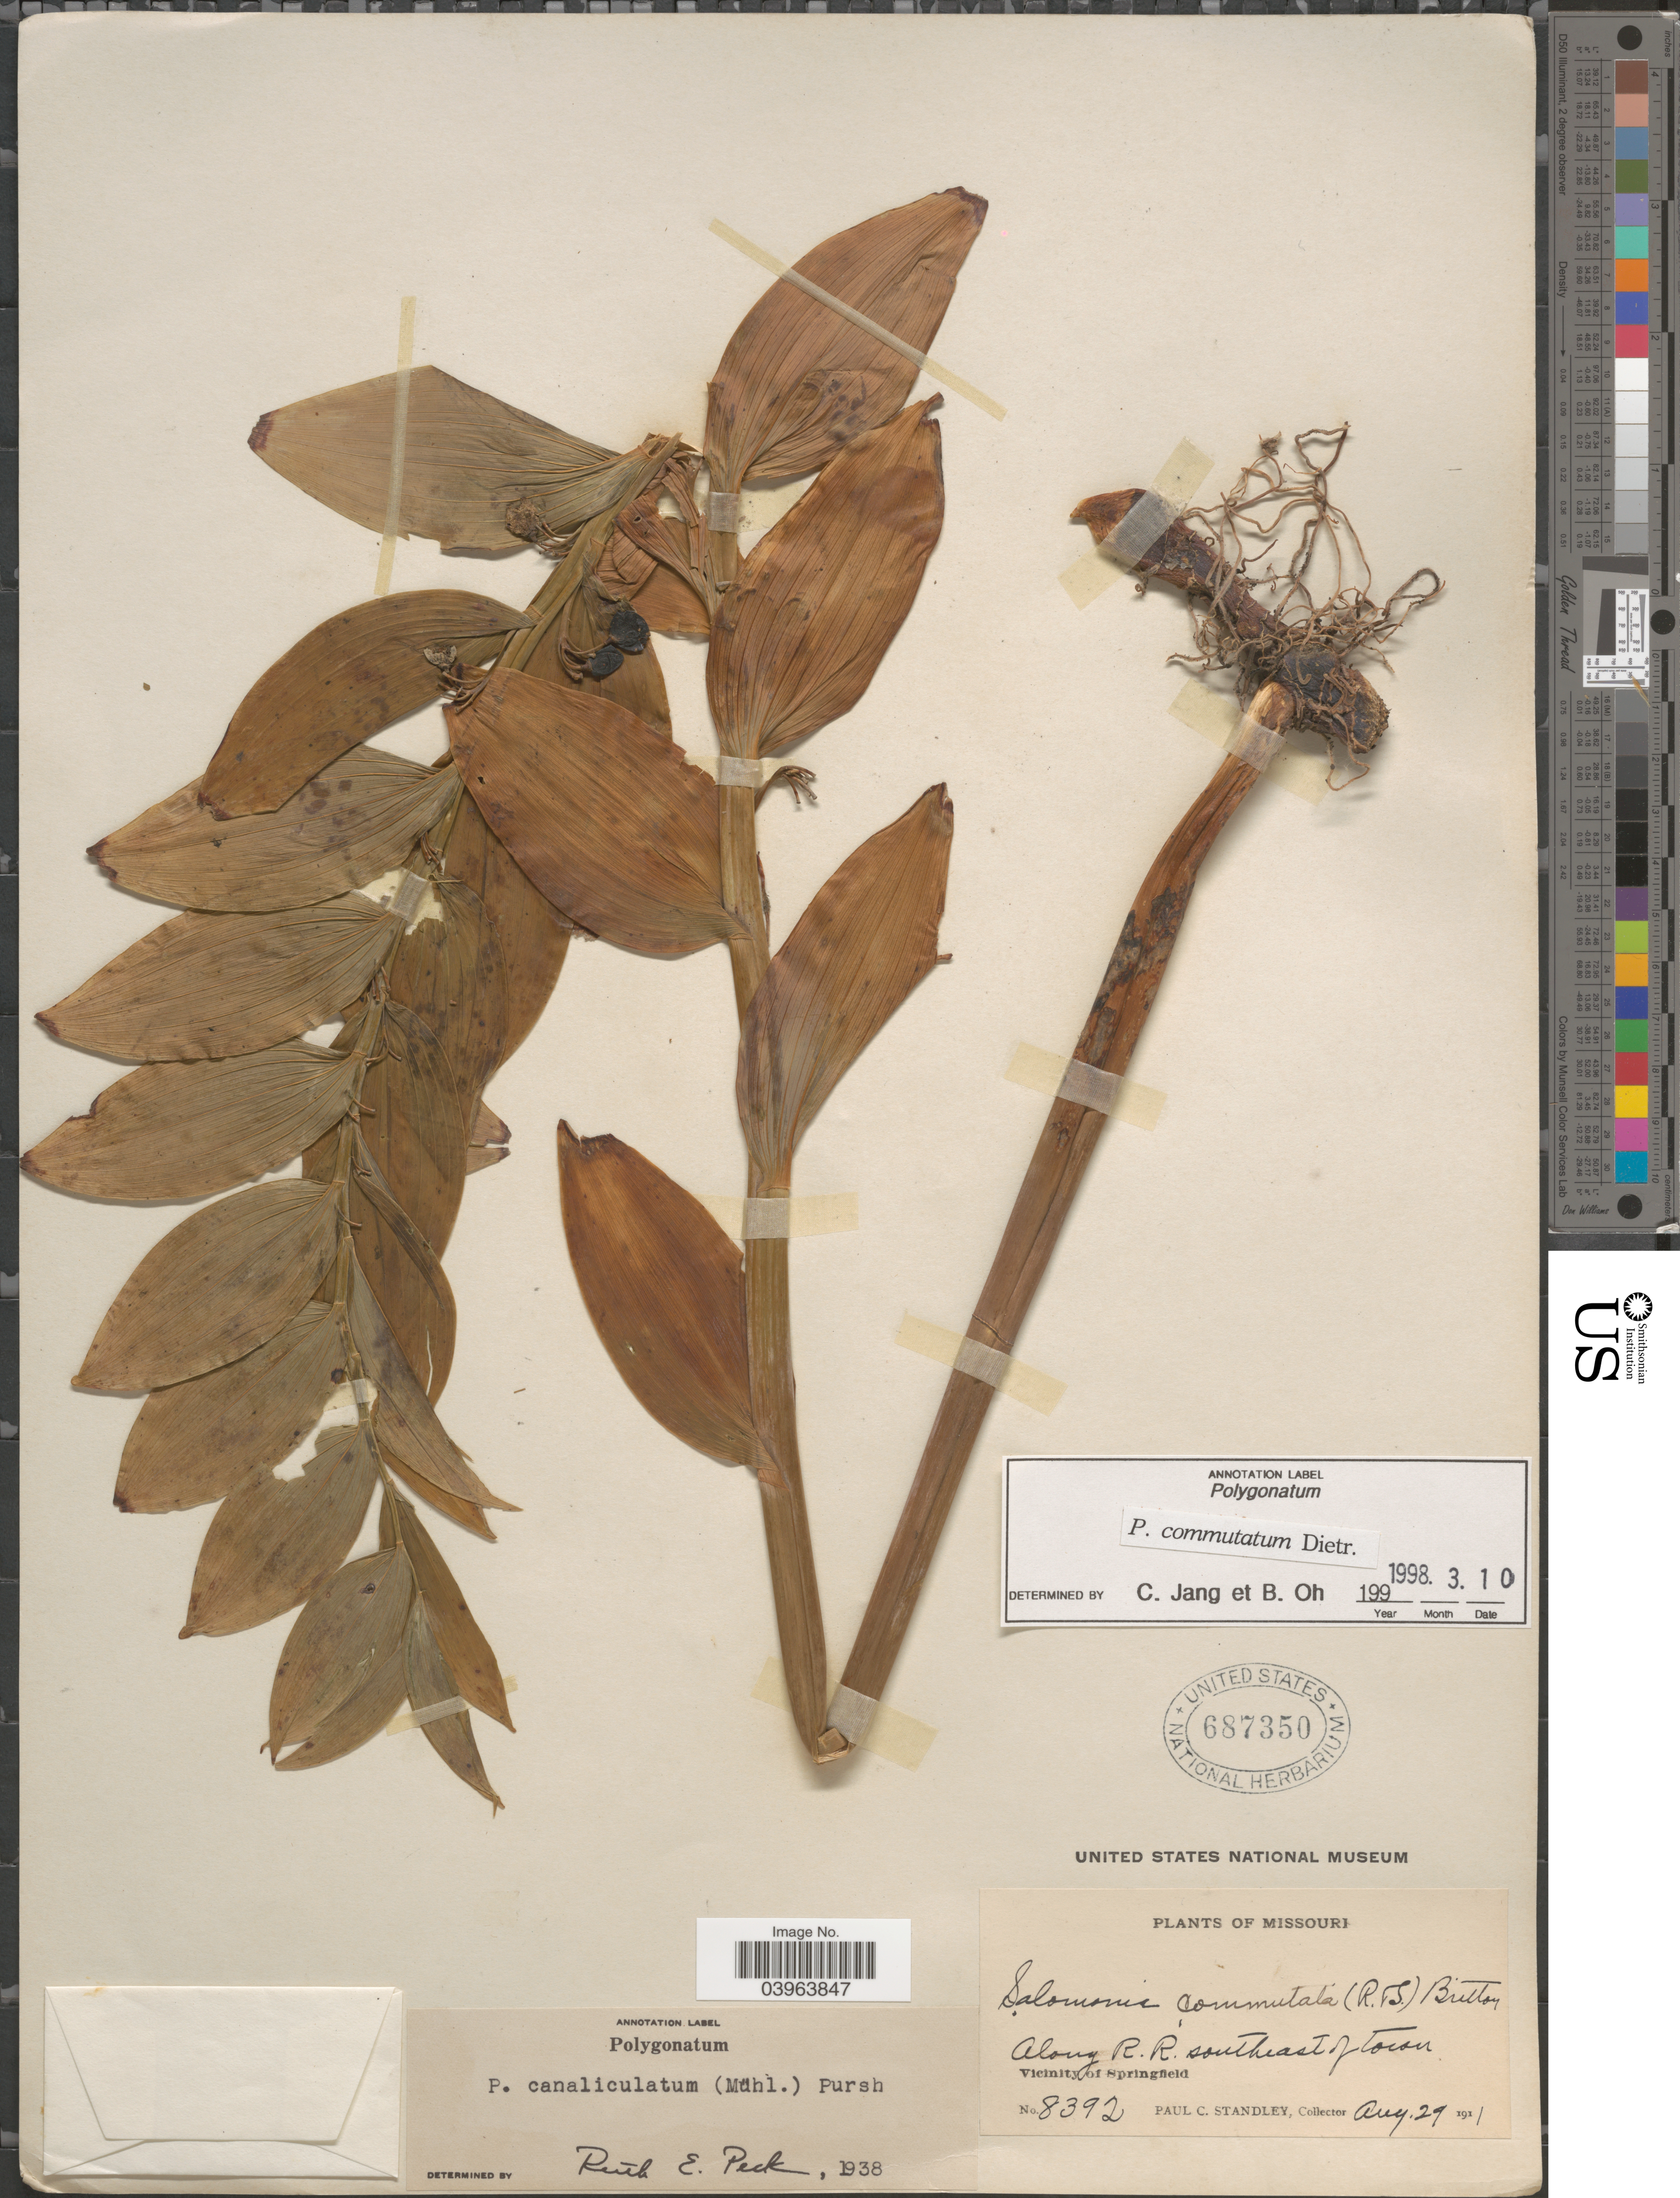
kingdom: Plantae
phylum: Tracheophyta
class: Liliopsida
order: Asparagales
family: Asparagaceae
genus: Polygonatum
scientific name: Polygonatum commutatum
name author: (Schult. f.) A. Dietr.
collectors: P. C. Standley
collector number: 8392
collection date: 1911-08-29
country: United States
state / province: Missouri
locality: Along R. R. southeast of Town. Vicinity of Springfield.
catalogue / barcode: US 687350